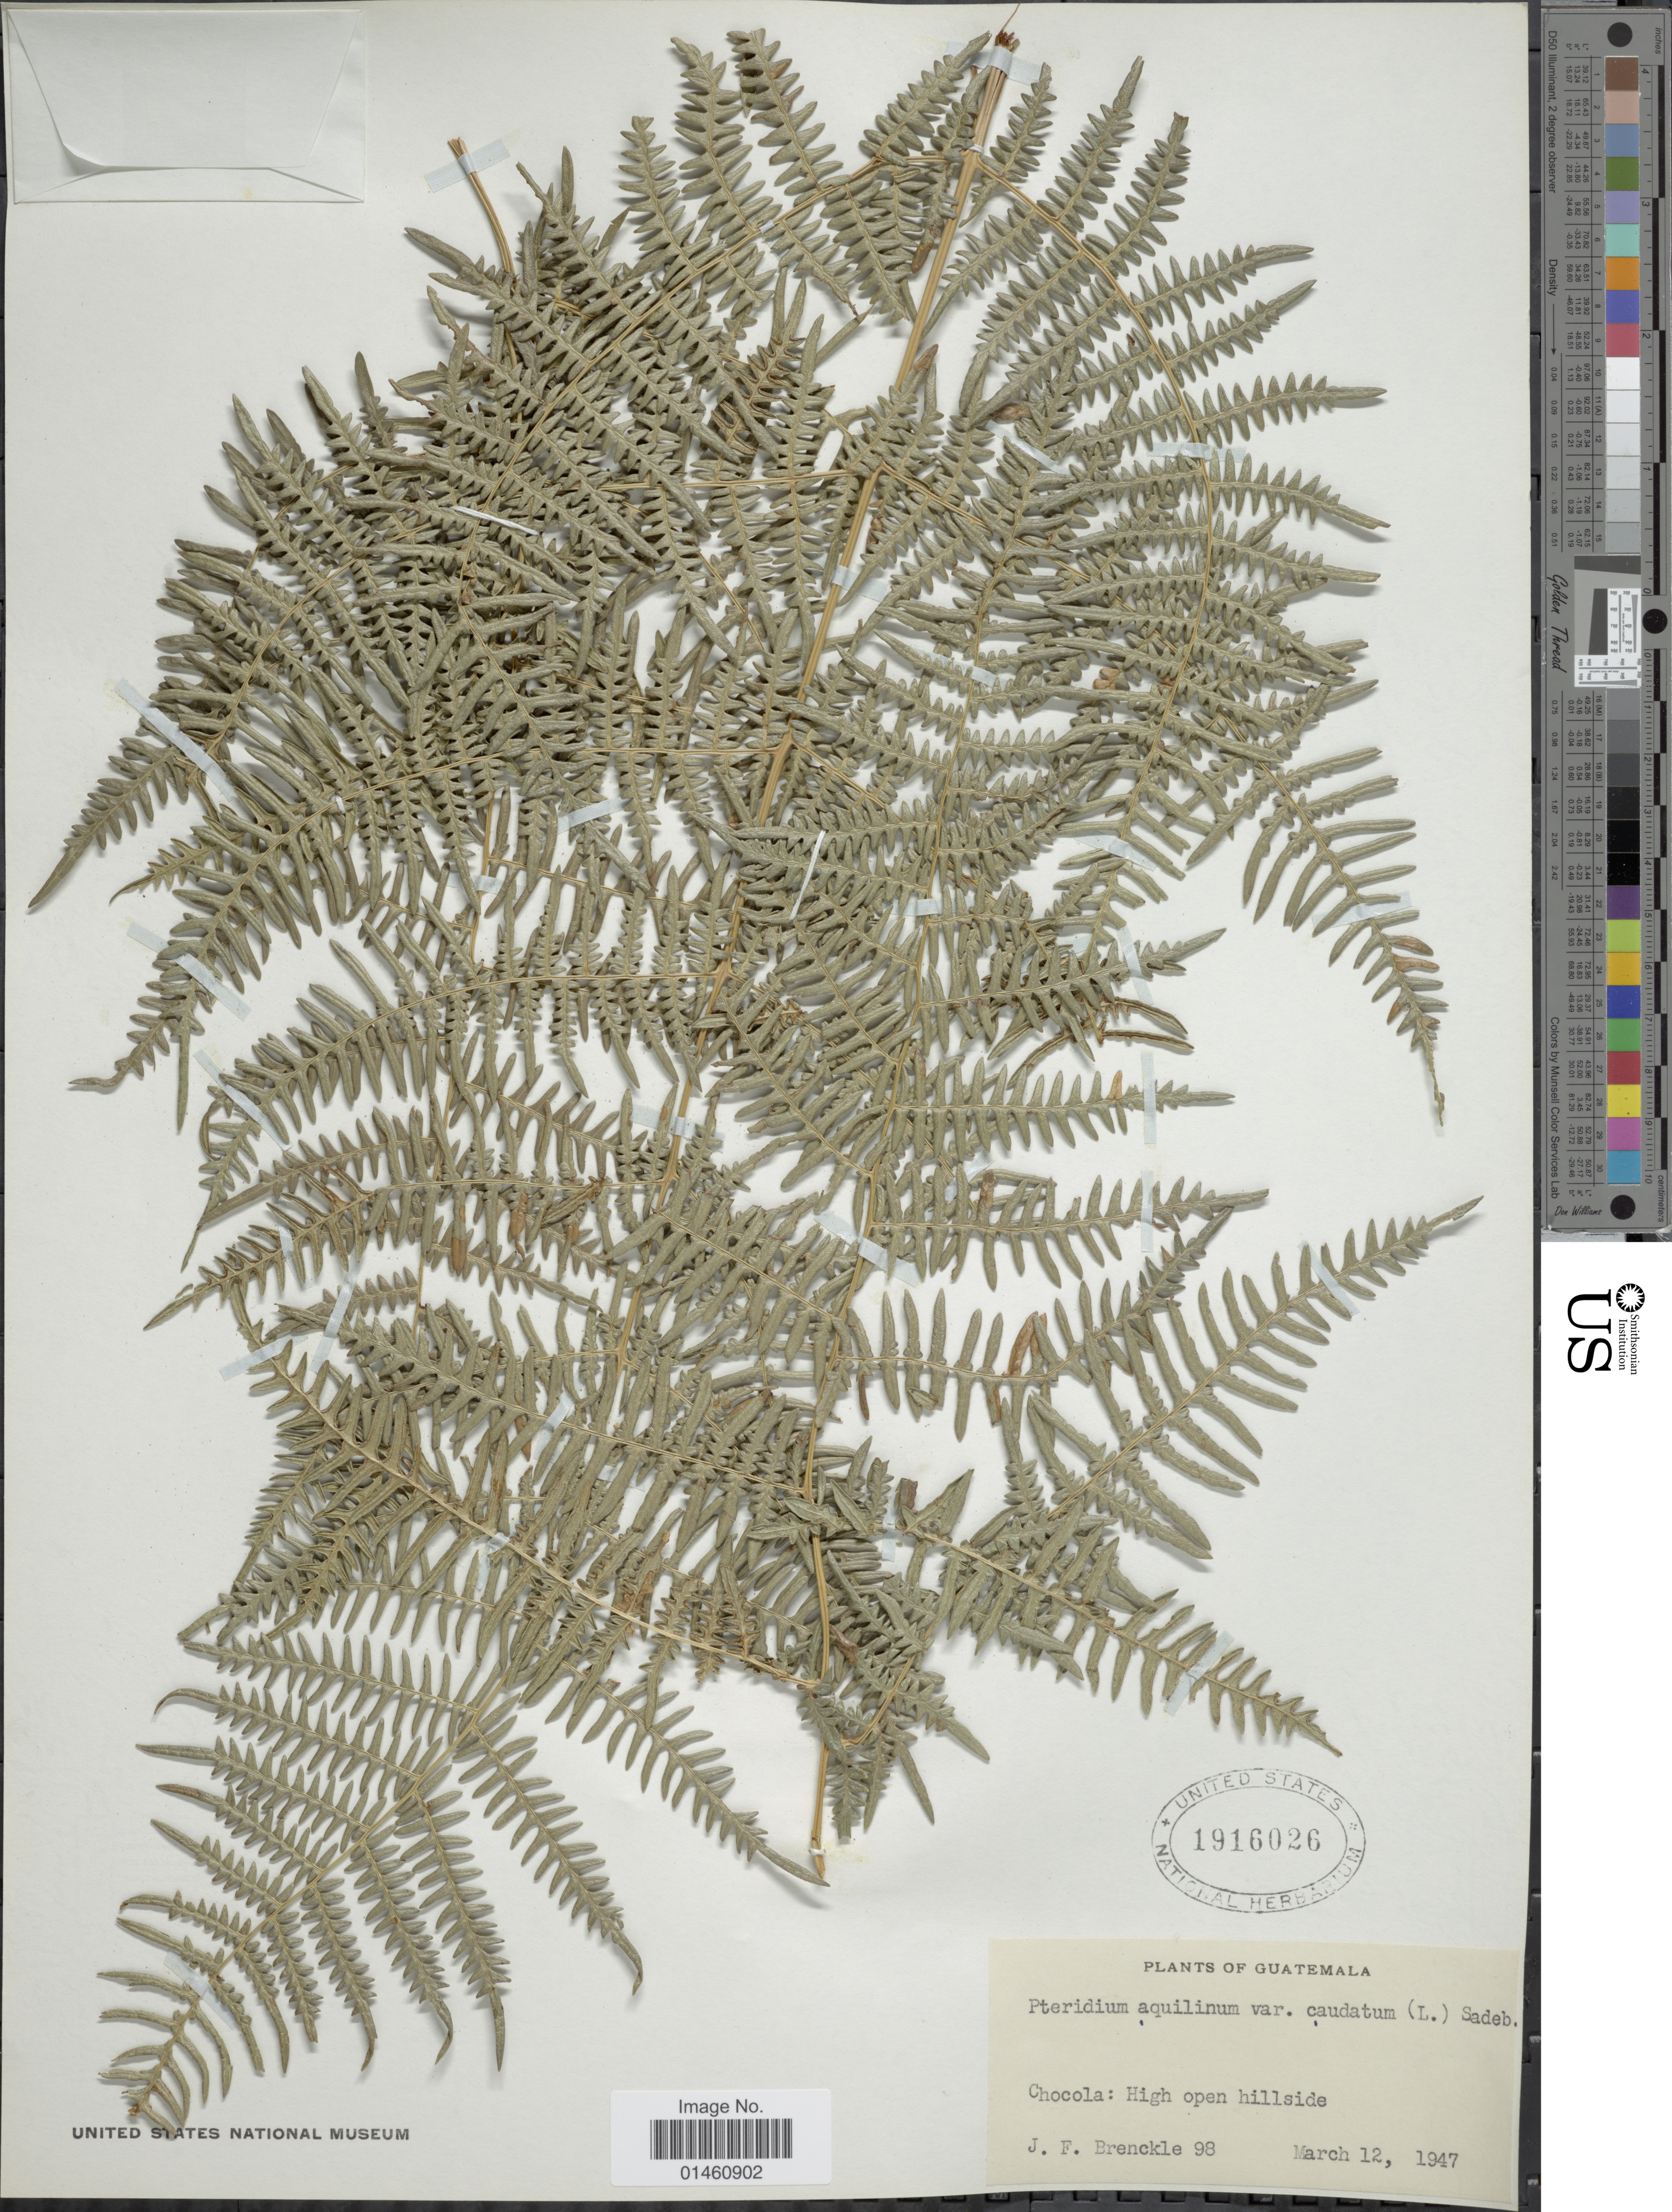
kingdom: Plantae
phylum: Tracheophyta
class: Polypodiopsida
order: Polypodiales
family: Dennstaedtiaceae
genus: Pteridium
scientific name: Pteridium caudatum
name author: (L.) Maxon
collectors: J. Brenckle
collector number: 98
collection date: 1947-03-12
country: Guatemala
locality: Chocola: High open hillside.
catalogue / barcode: US 1916026